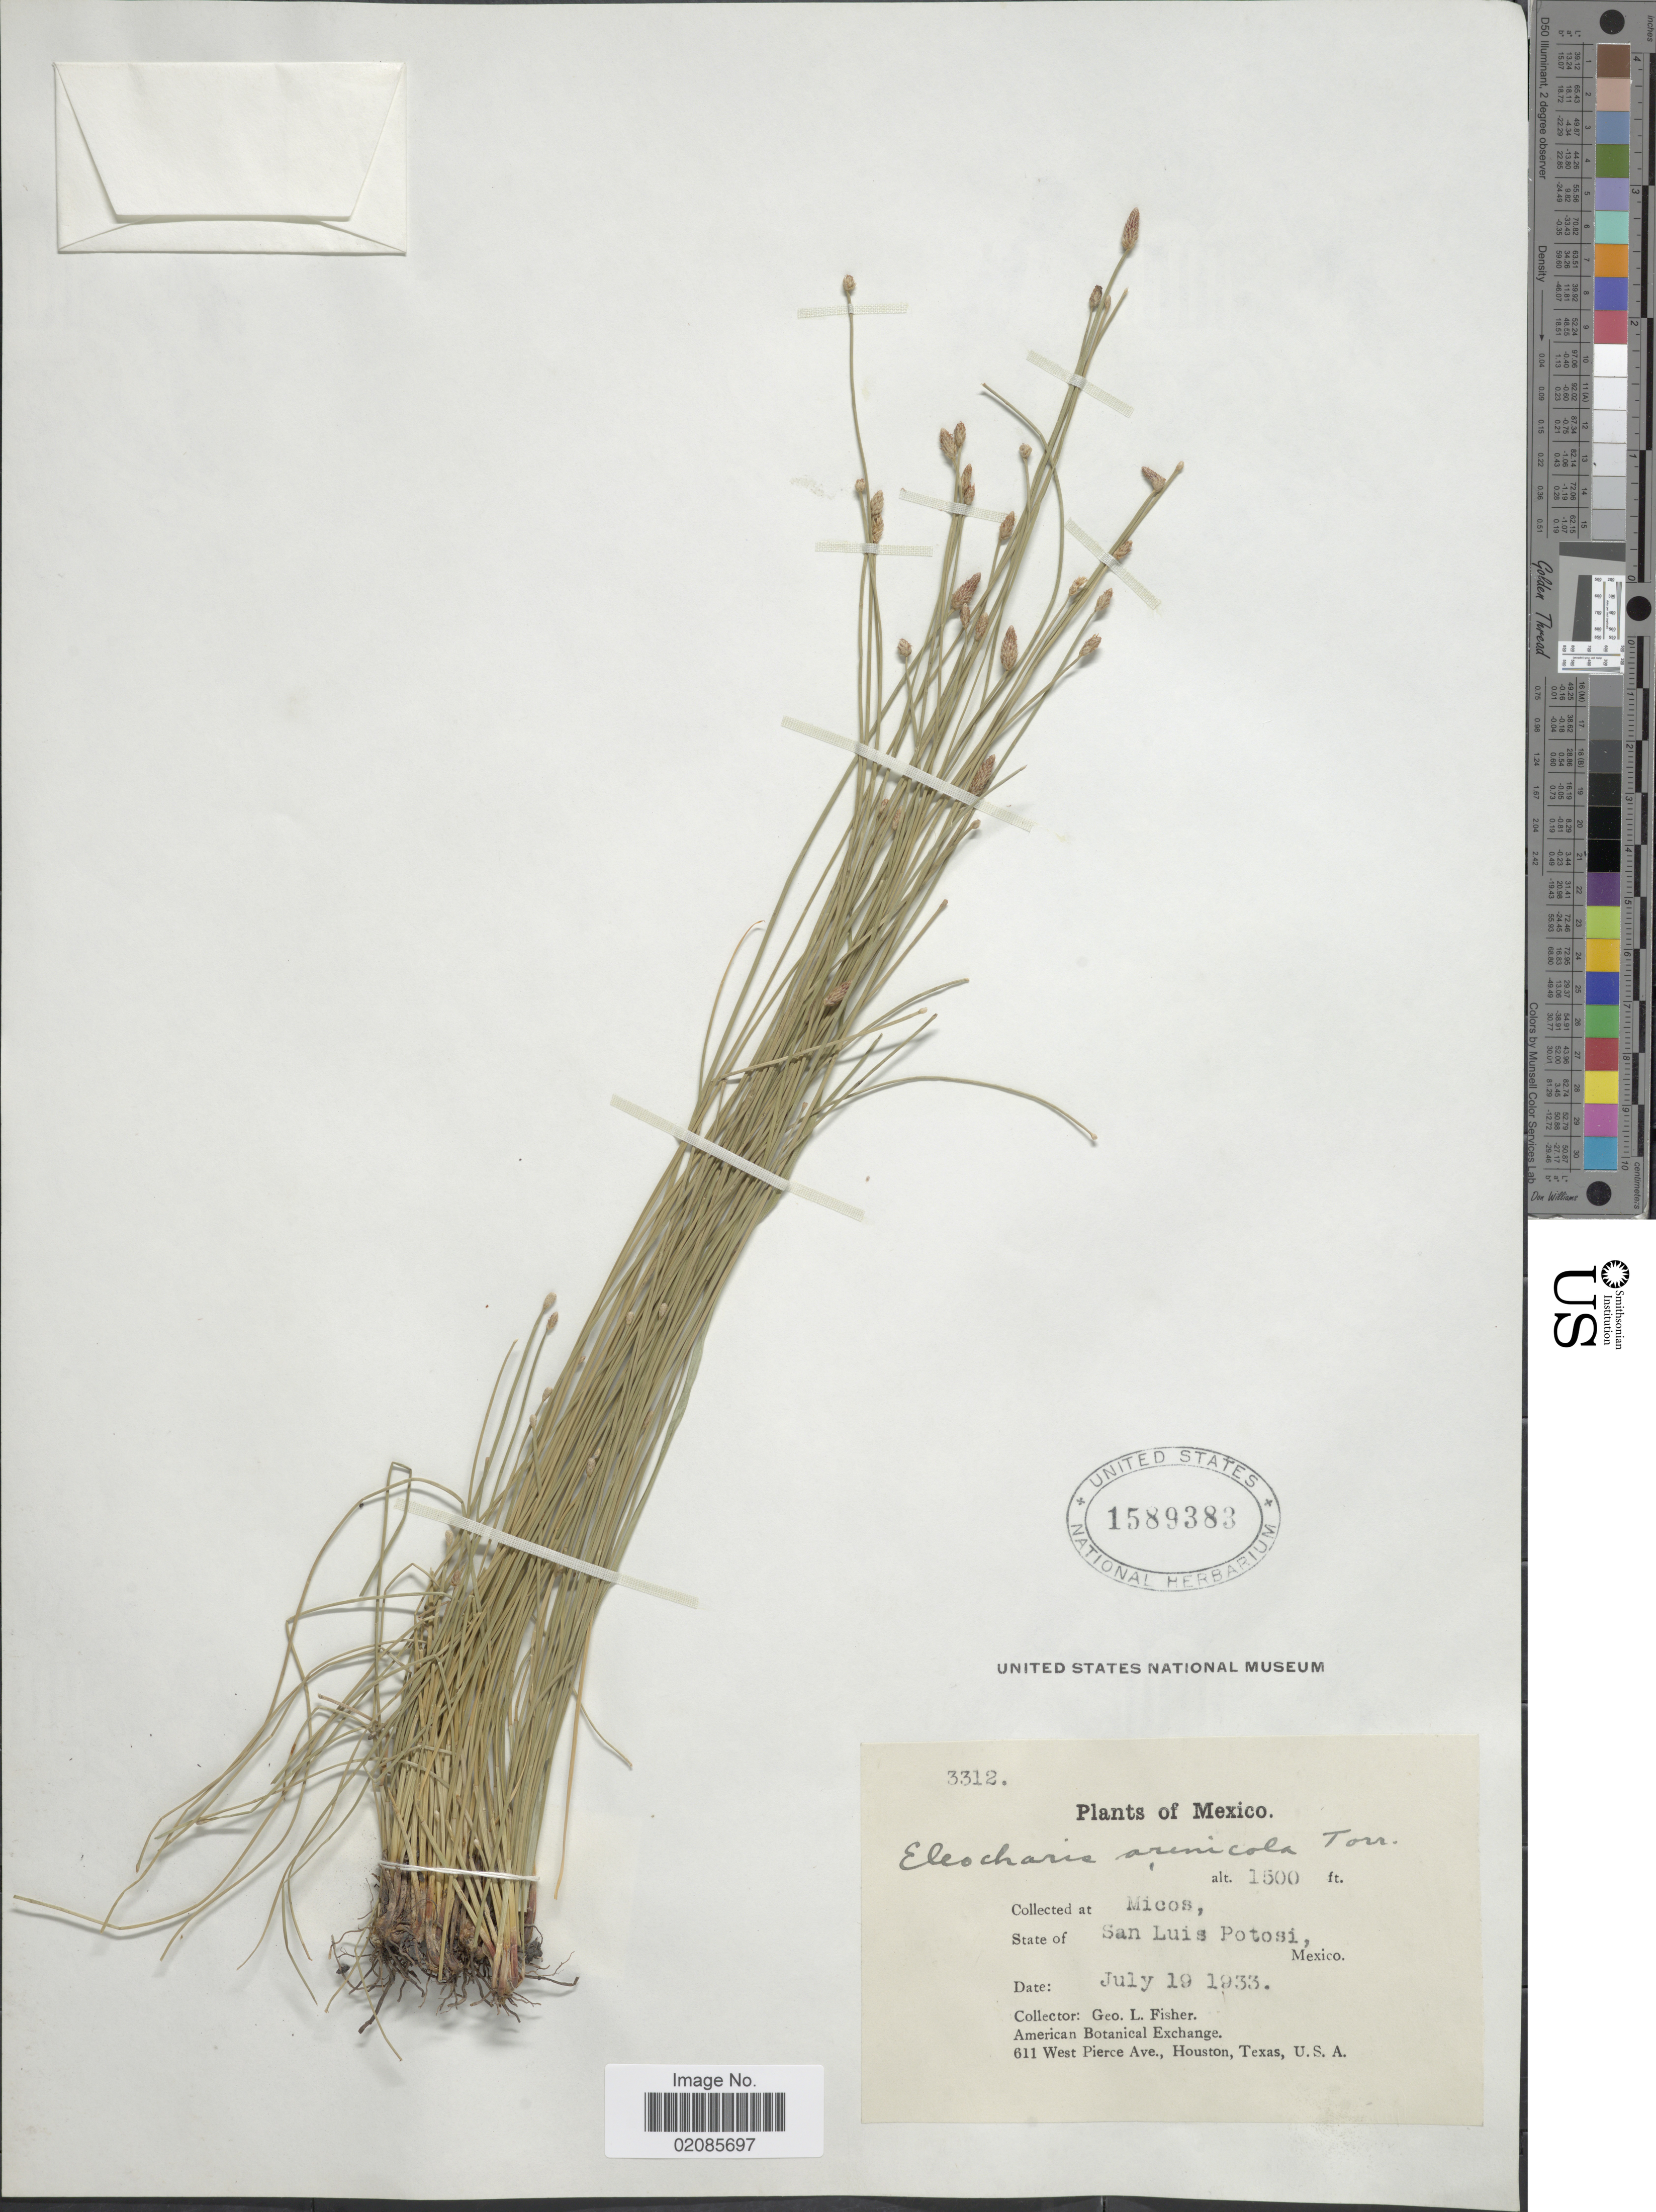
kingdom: Plantae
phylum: Tracheophyta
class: Liliopsida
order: Poales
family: Cyperaceae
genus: Eleocharis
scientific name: Eleocharis montevidensis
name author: Kunth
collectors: G. L. Fisher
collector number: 3312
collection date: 1933-07-19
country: Mexico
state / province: San Luis Potosí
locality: Micos.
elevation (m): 457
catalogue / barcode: US 1589383